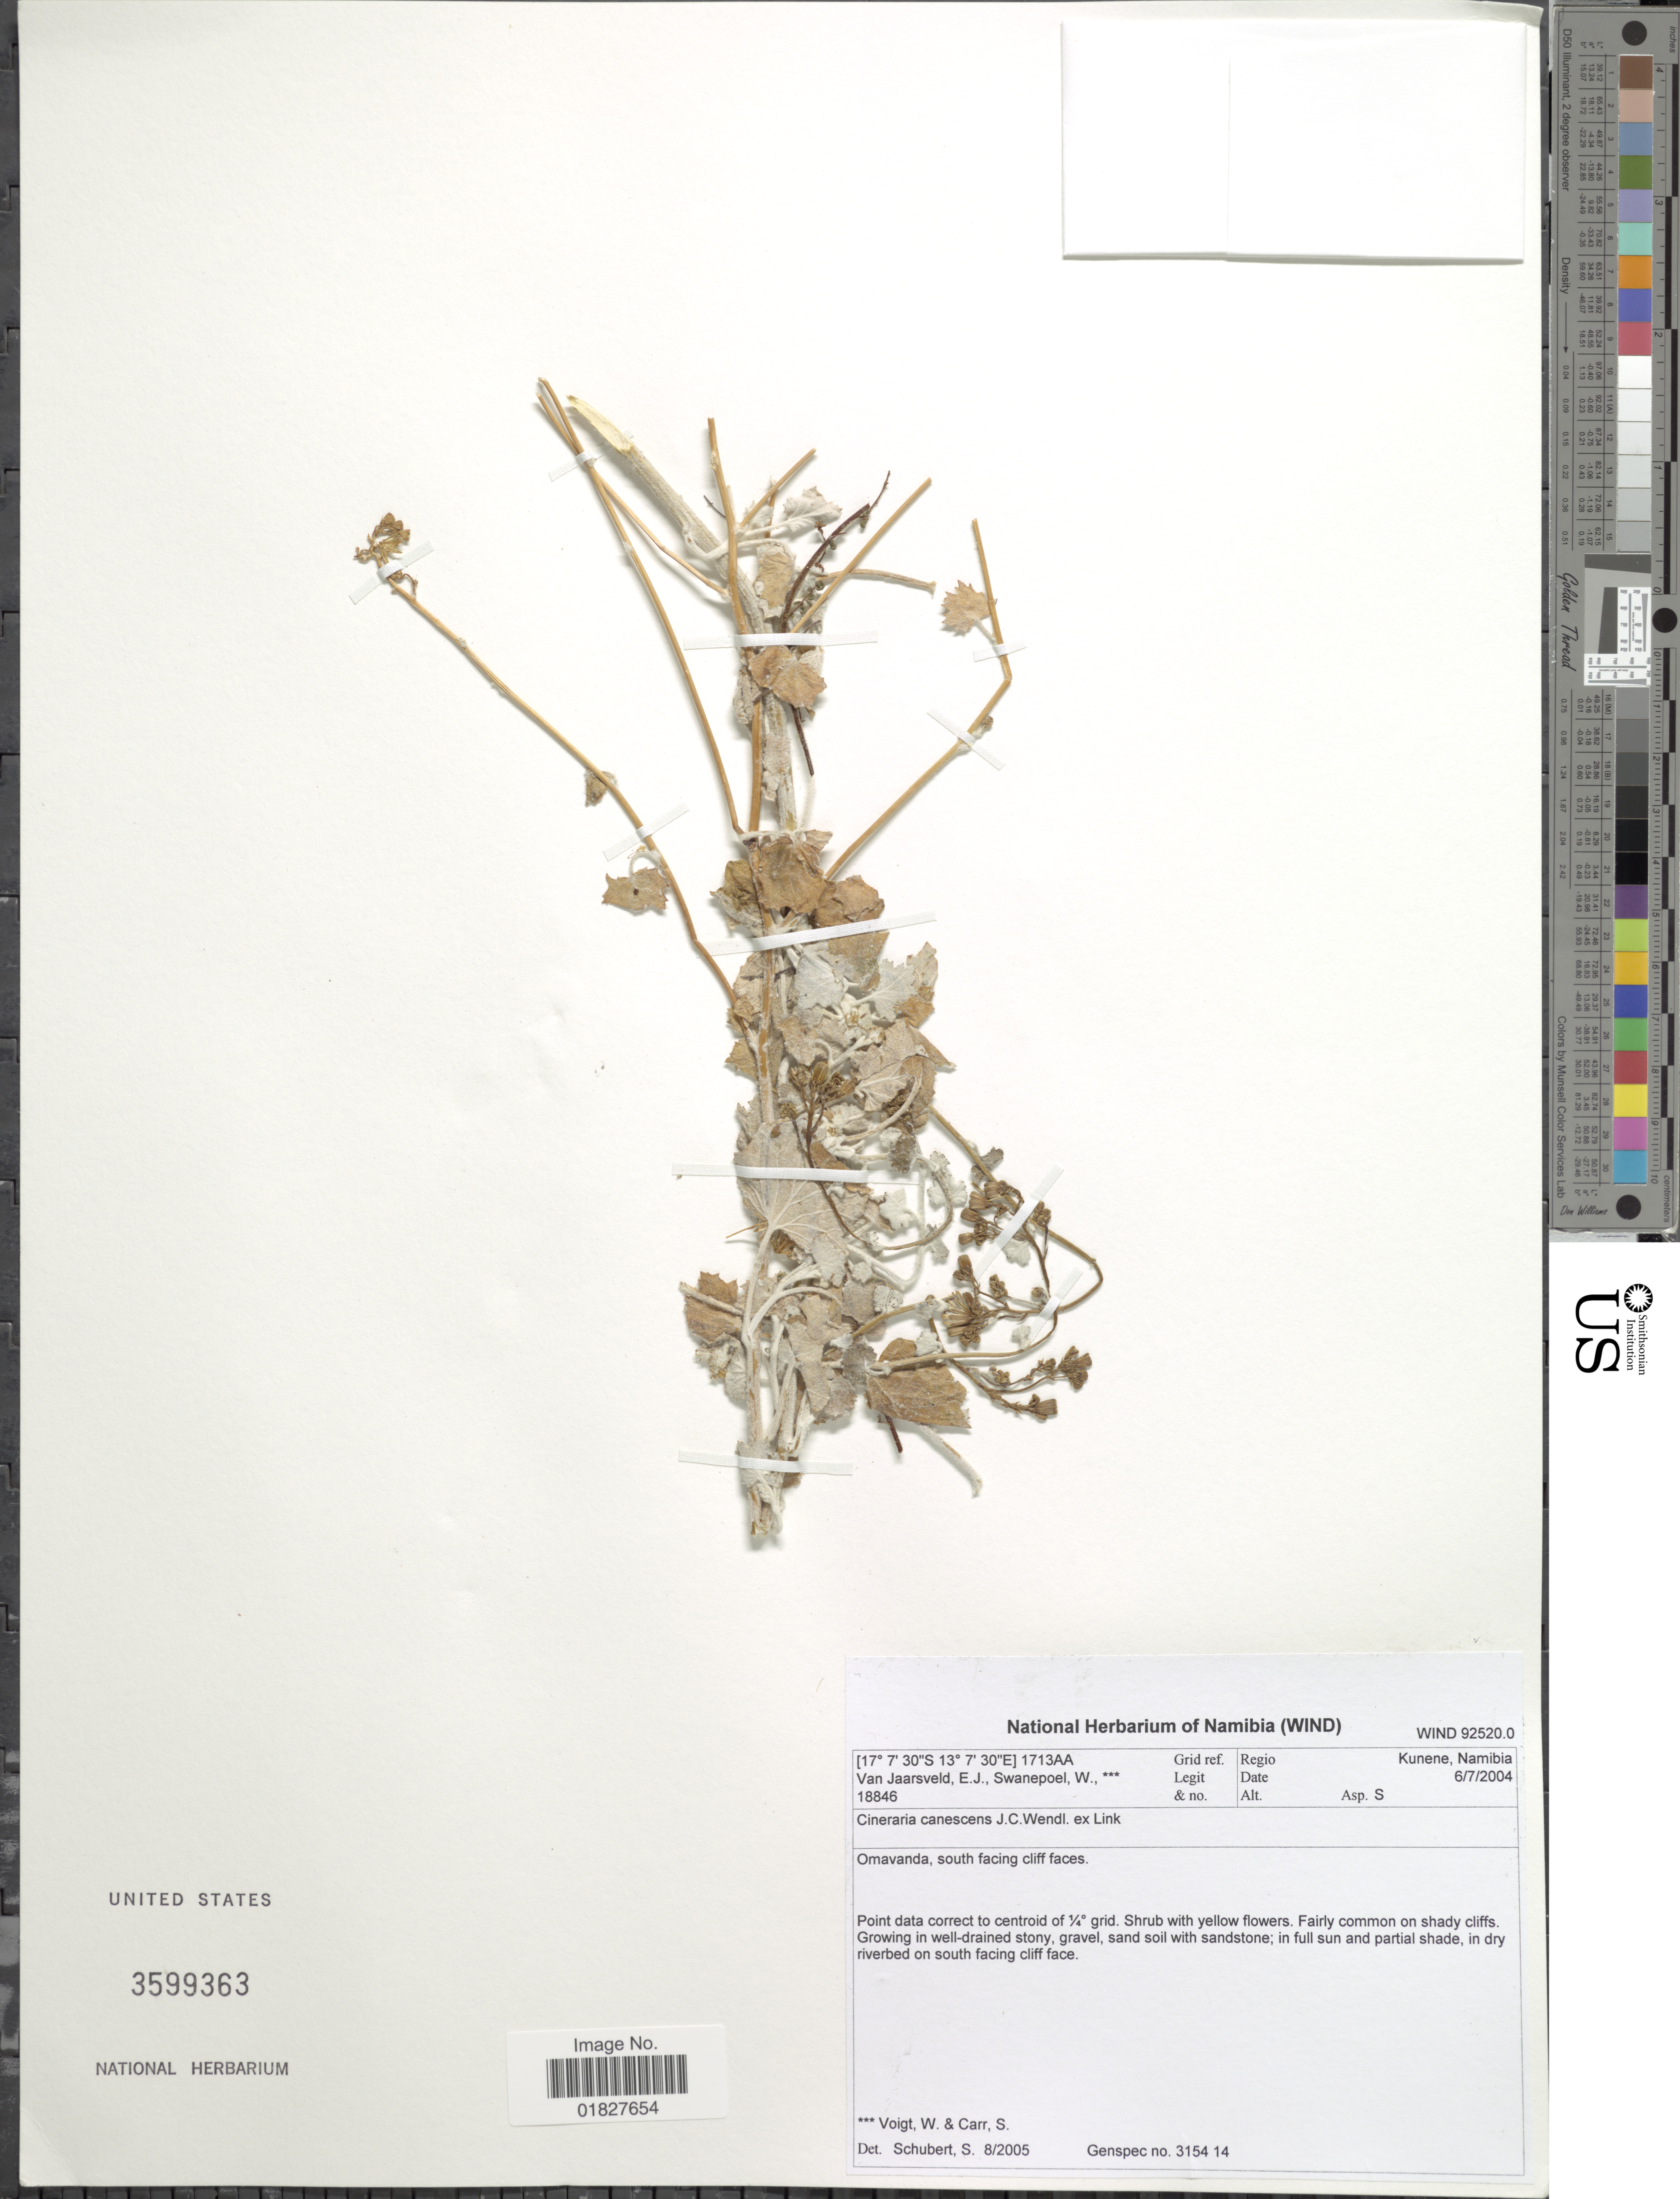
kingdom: Plantae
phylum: Tracheophyta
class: Magnoliopsida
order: Asterales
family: Asteraceae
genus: Cineraria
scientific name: Cineraria canescens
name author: J.C. Wendl.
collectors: E. van Jaarsveld, W. Swanepoel, W. Voigt & S. Carr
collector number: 18846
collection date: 2004-07-06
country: Namibia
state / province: Kunene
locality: Omavanda, south facing cliff faces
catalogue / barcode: US 3599363